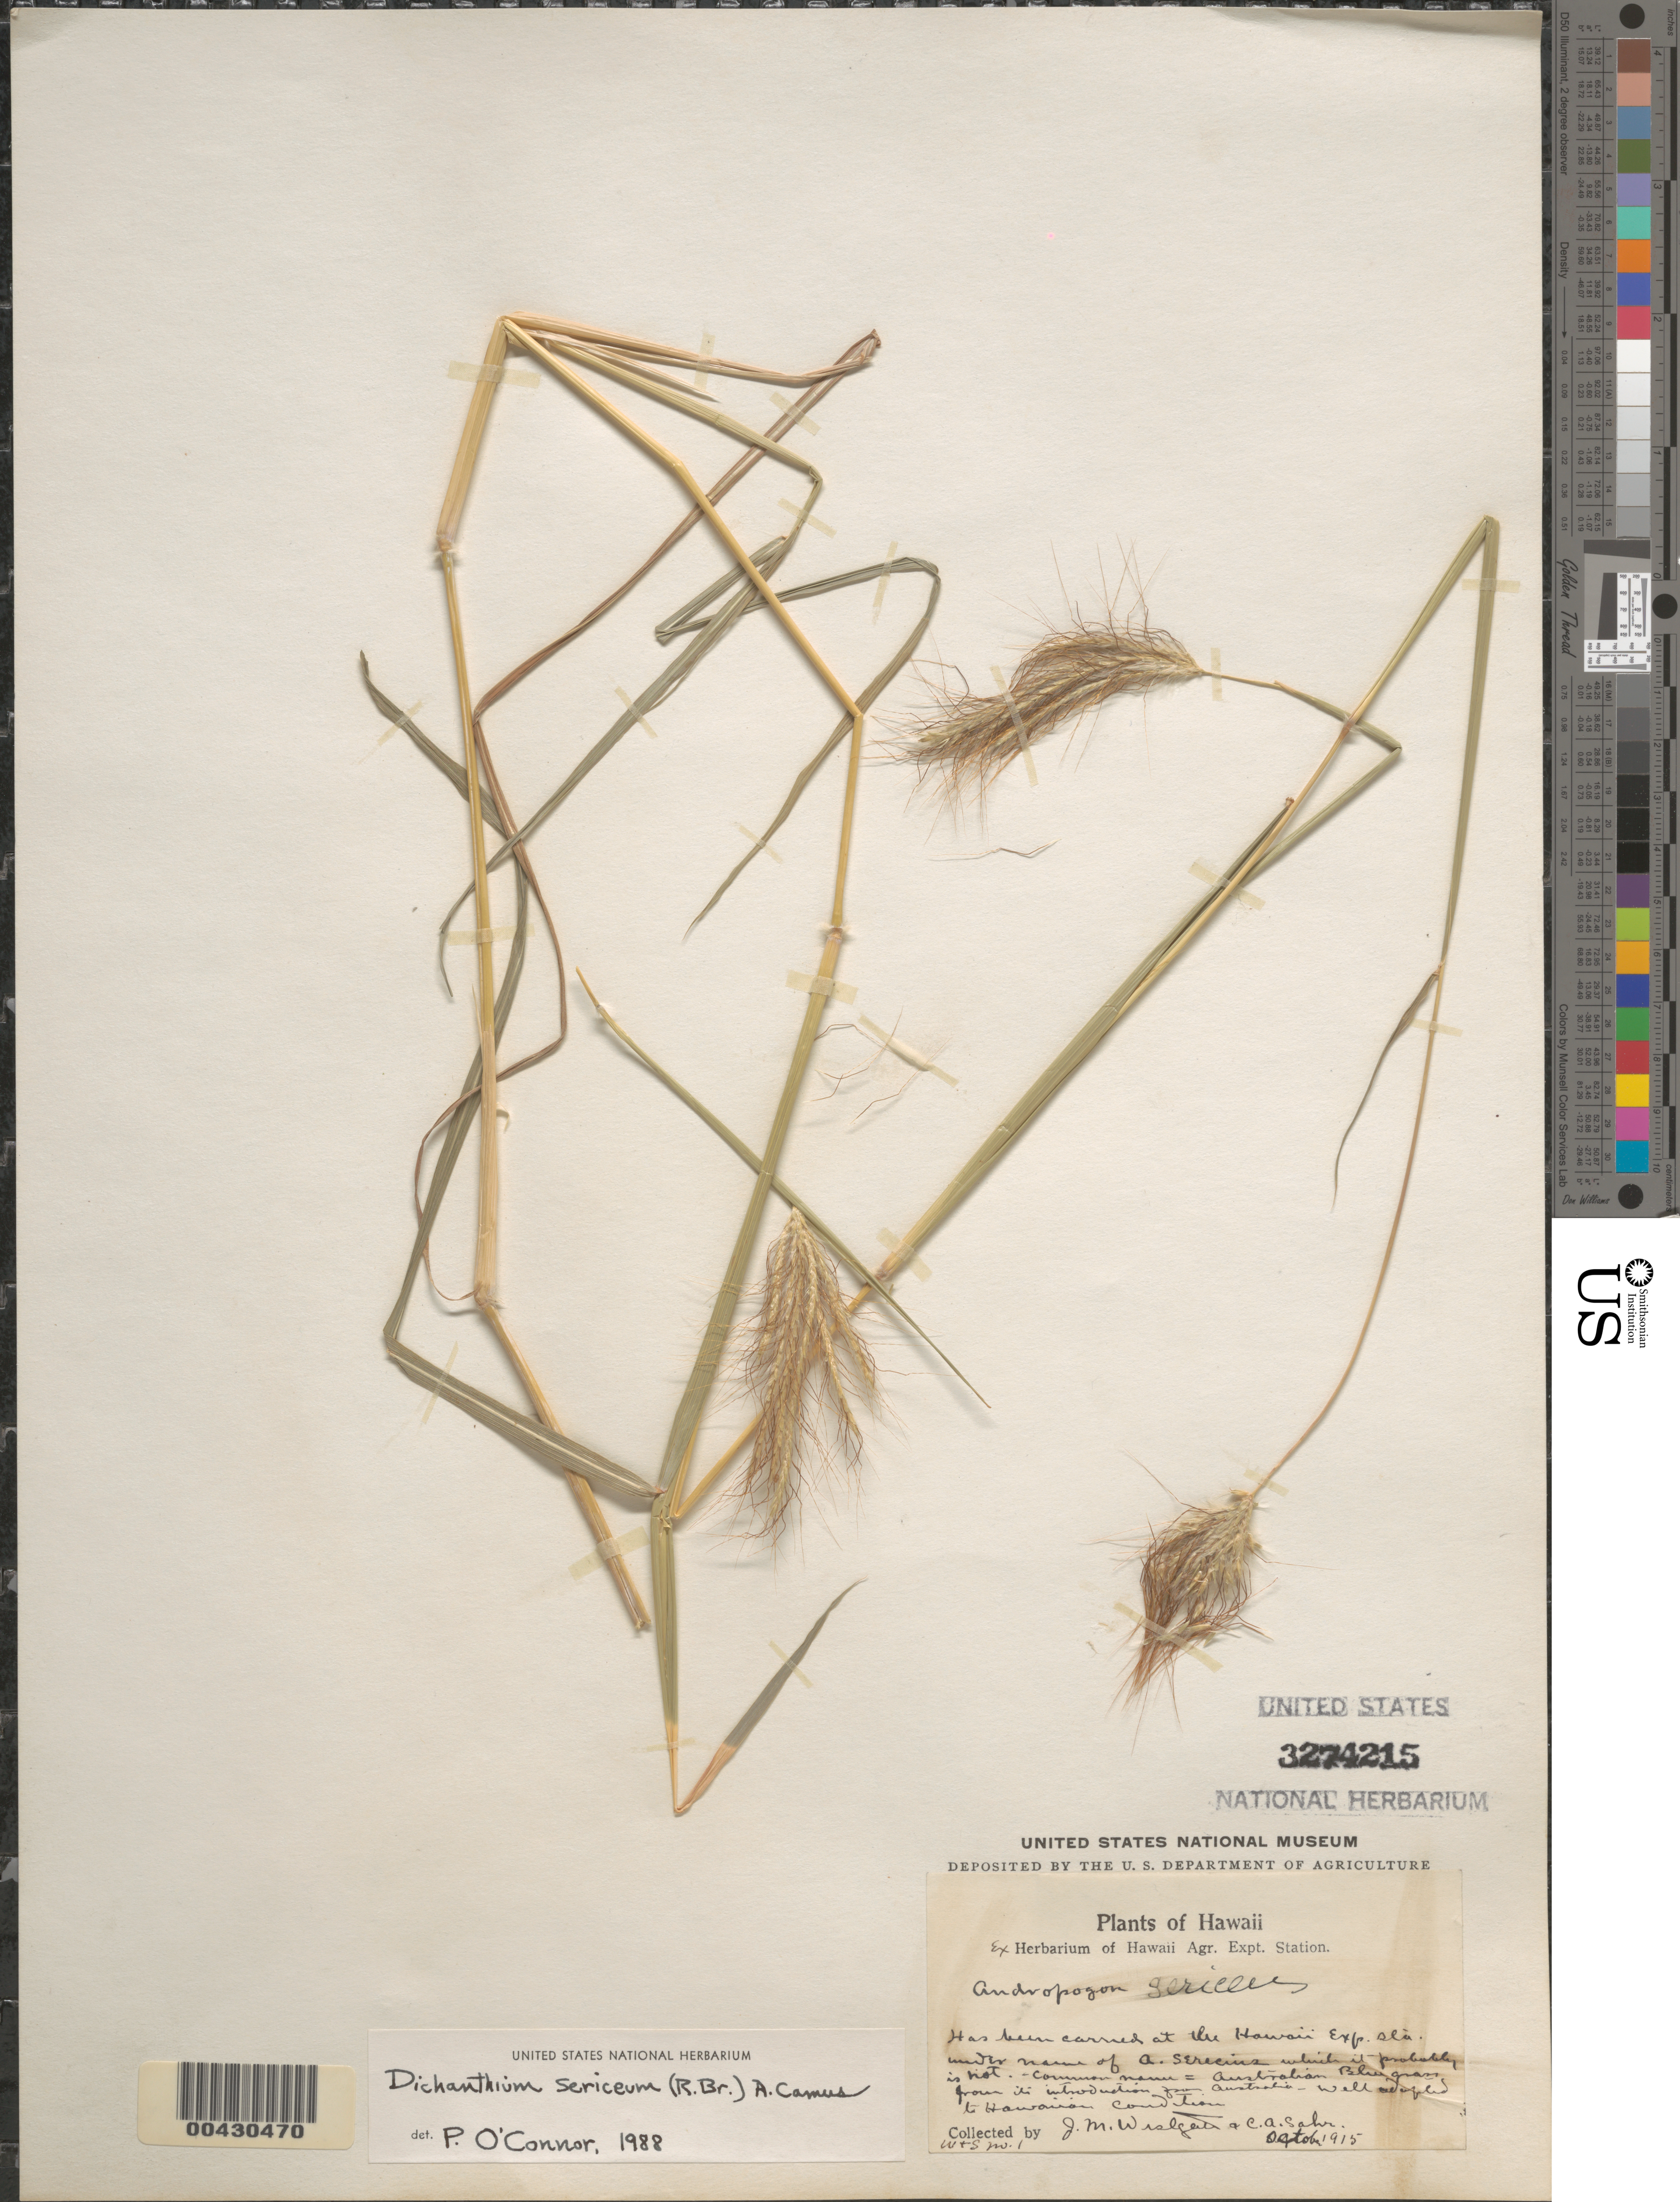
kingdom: Plantae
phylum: Tracheophyta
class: Liliopsida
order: Poales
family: Poaceae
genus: Dichanthium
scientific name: Dichanthium sericeum subsp. sericeum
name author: (R. Br.) A. Camus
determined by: Faccenda, K.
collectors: J. Westgate & C. Sahr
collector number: W & S no. 1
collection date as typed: Oct 1915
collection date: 1915-10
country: United States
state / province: Hawaii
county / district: Honolulu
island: Oahu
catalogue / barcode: US 3274215